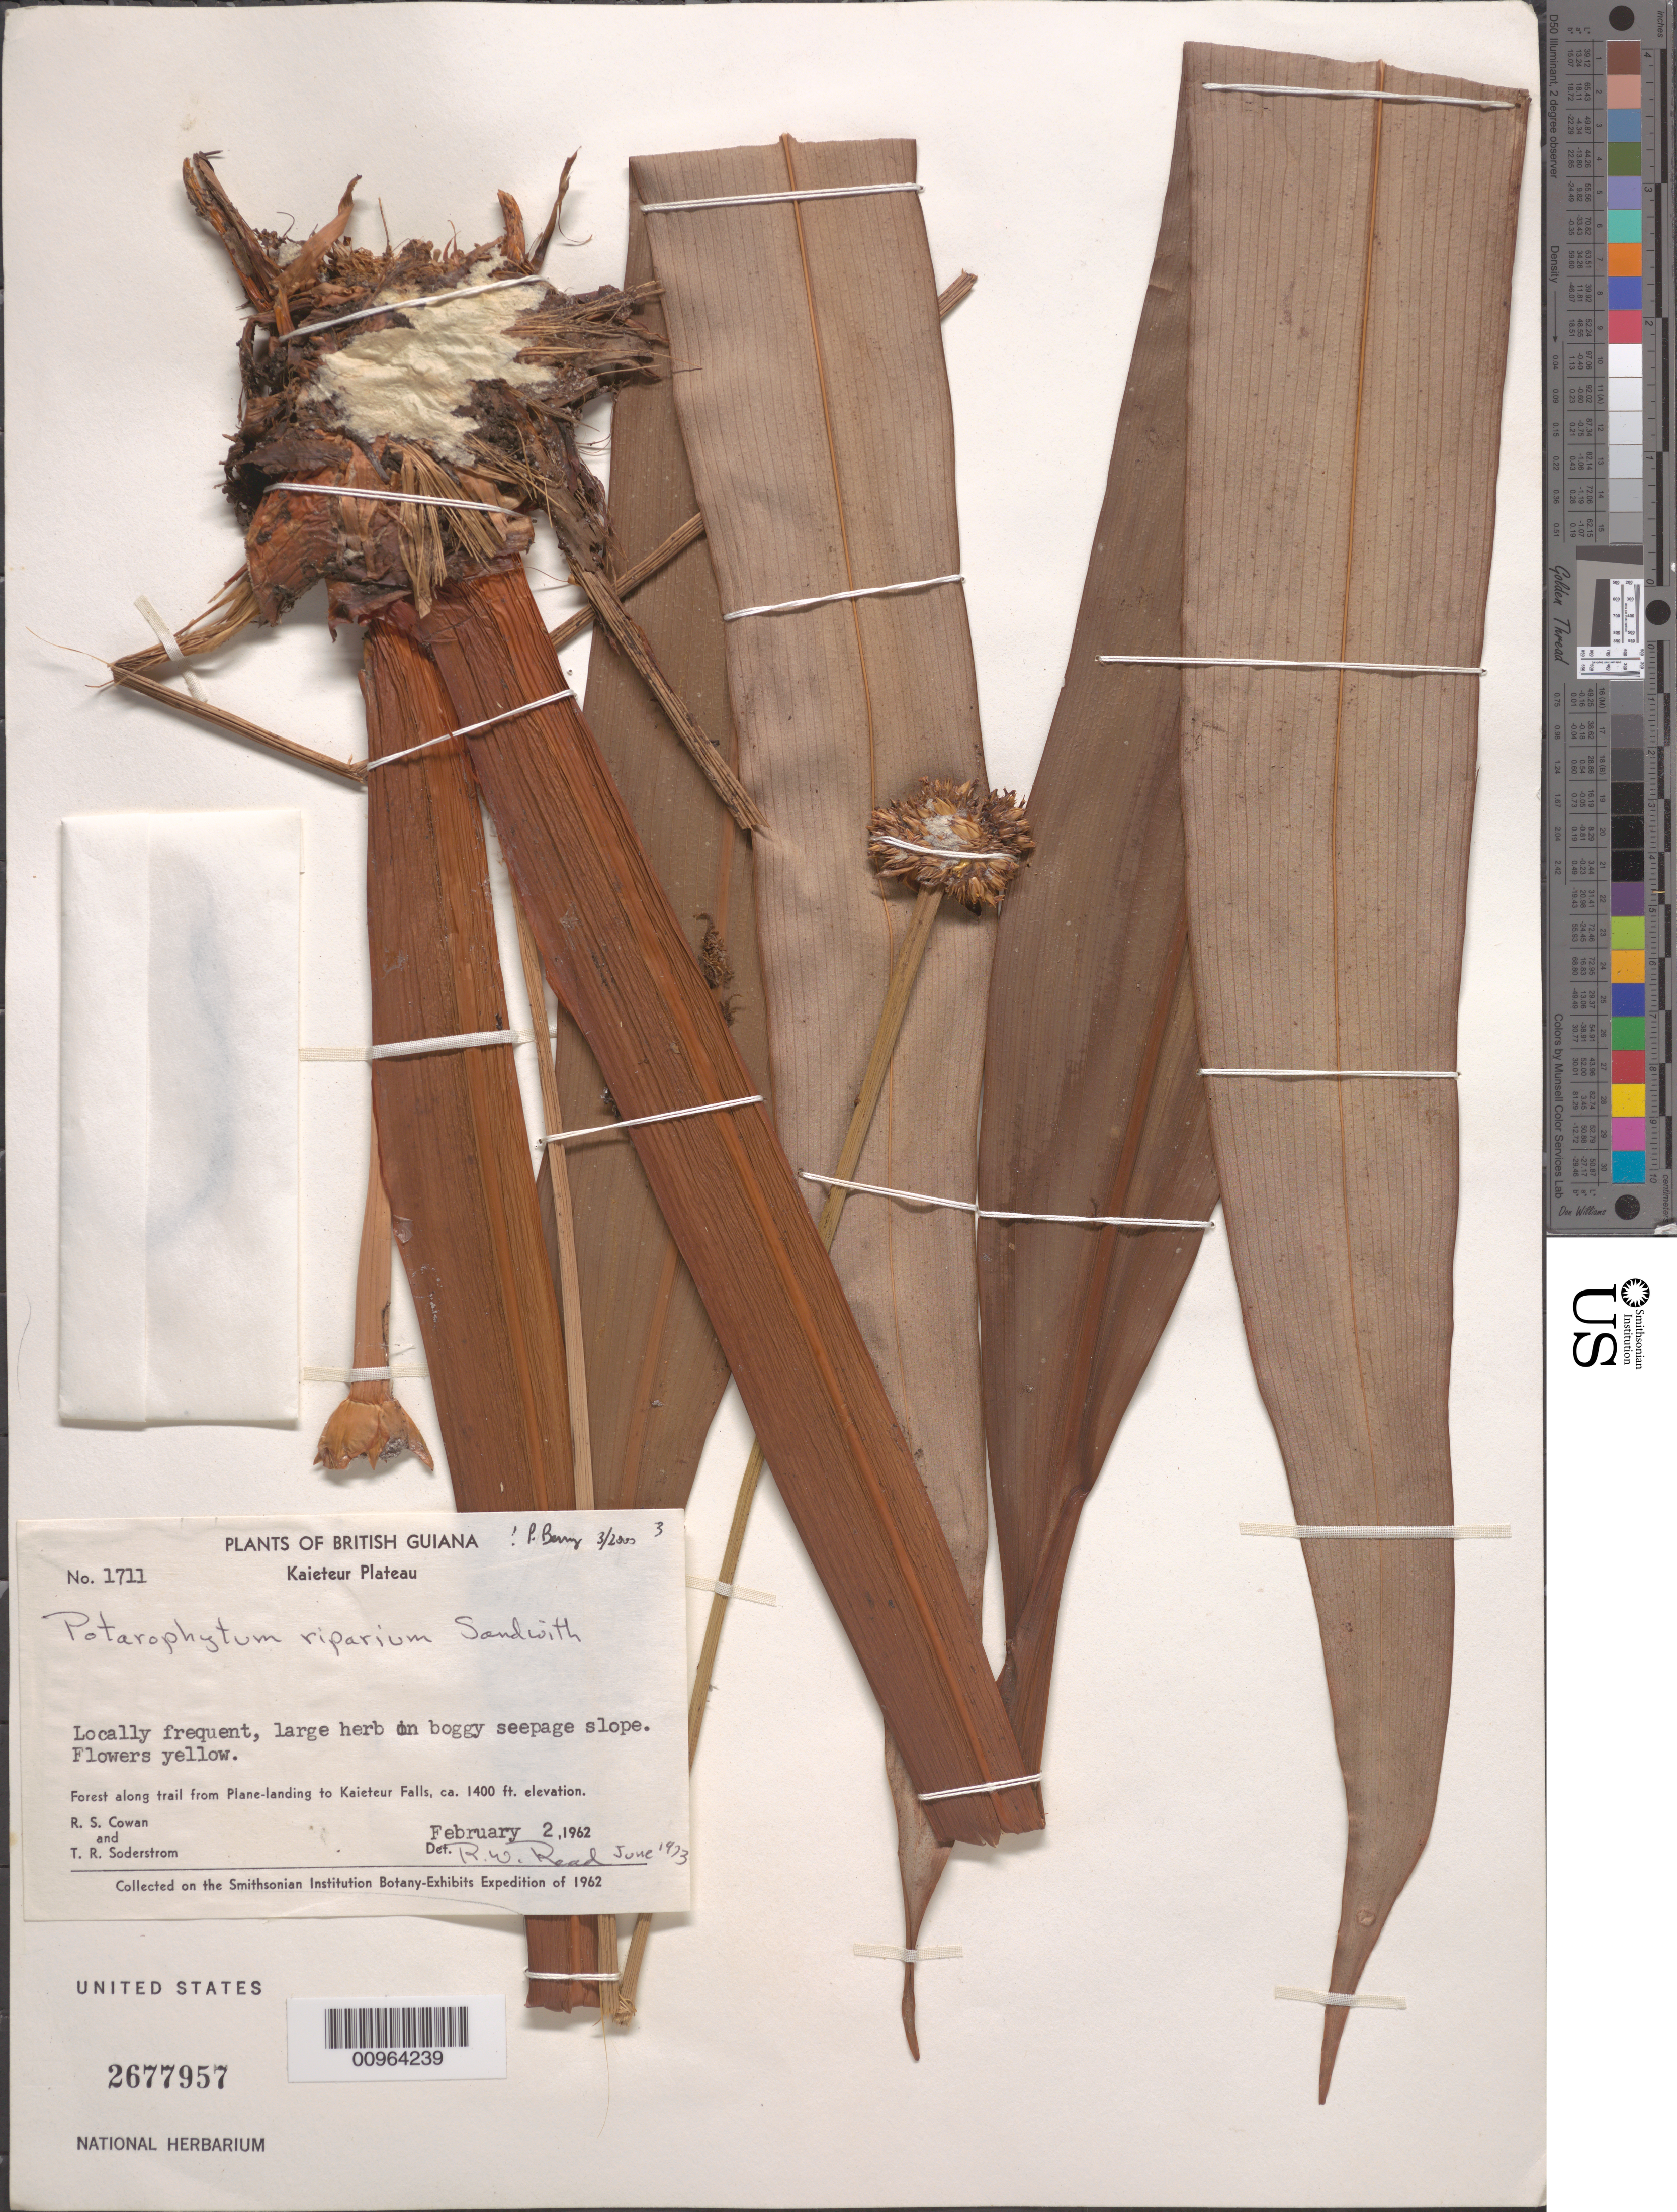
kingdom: Plantae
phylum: Tracheophyta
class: Liliopsida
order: Poales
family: Rapateaceae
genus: Potarophytum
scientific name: Potarophytum riparium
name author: Sandwith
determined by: Berry, P. E., (WIS), University of Wisconsin - Madison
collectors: R. S. Cowan & T. R. Soderstrom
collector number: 1711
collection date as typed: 2-Feb-62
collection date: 1962-02-02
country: Guyana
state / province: Potaro-Siparuni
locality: Kaieteur Plateau, along trail from plane landing to Kaieteur Falls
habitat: Boggy seepage slope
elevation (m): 427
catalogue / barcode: US 2677957